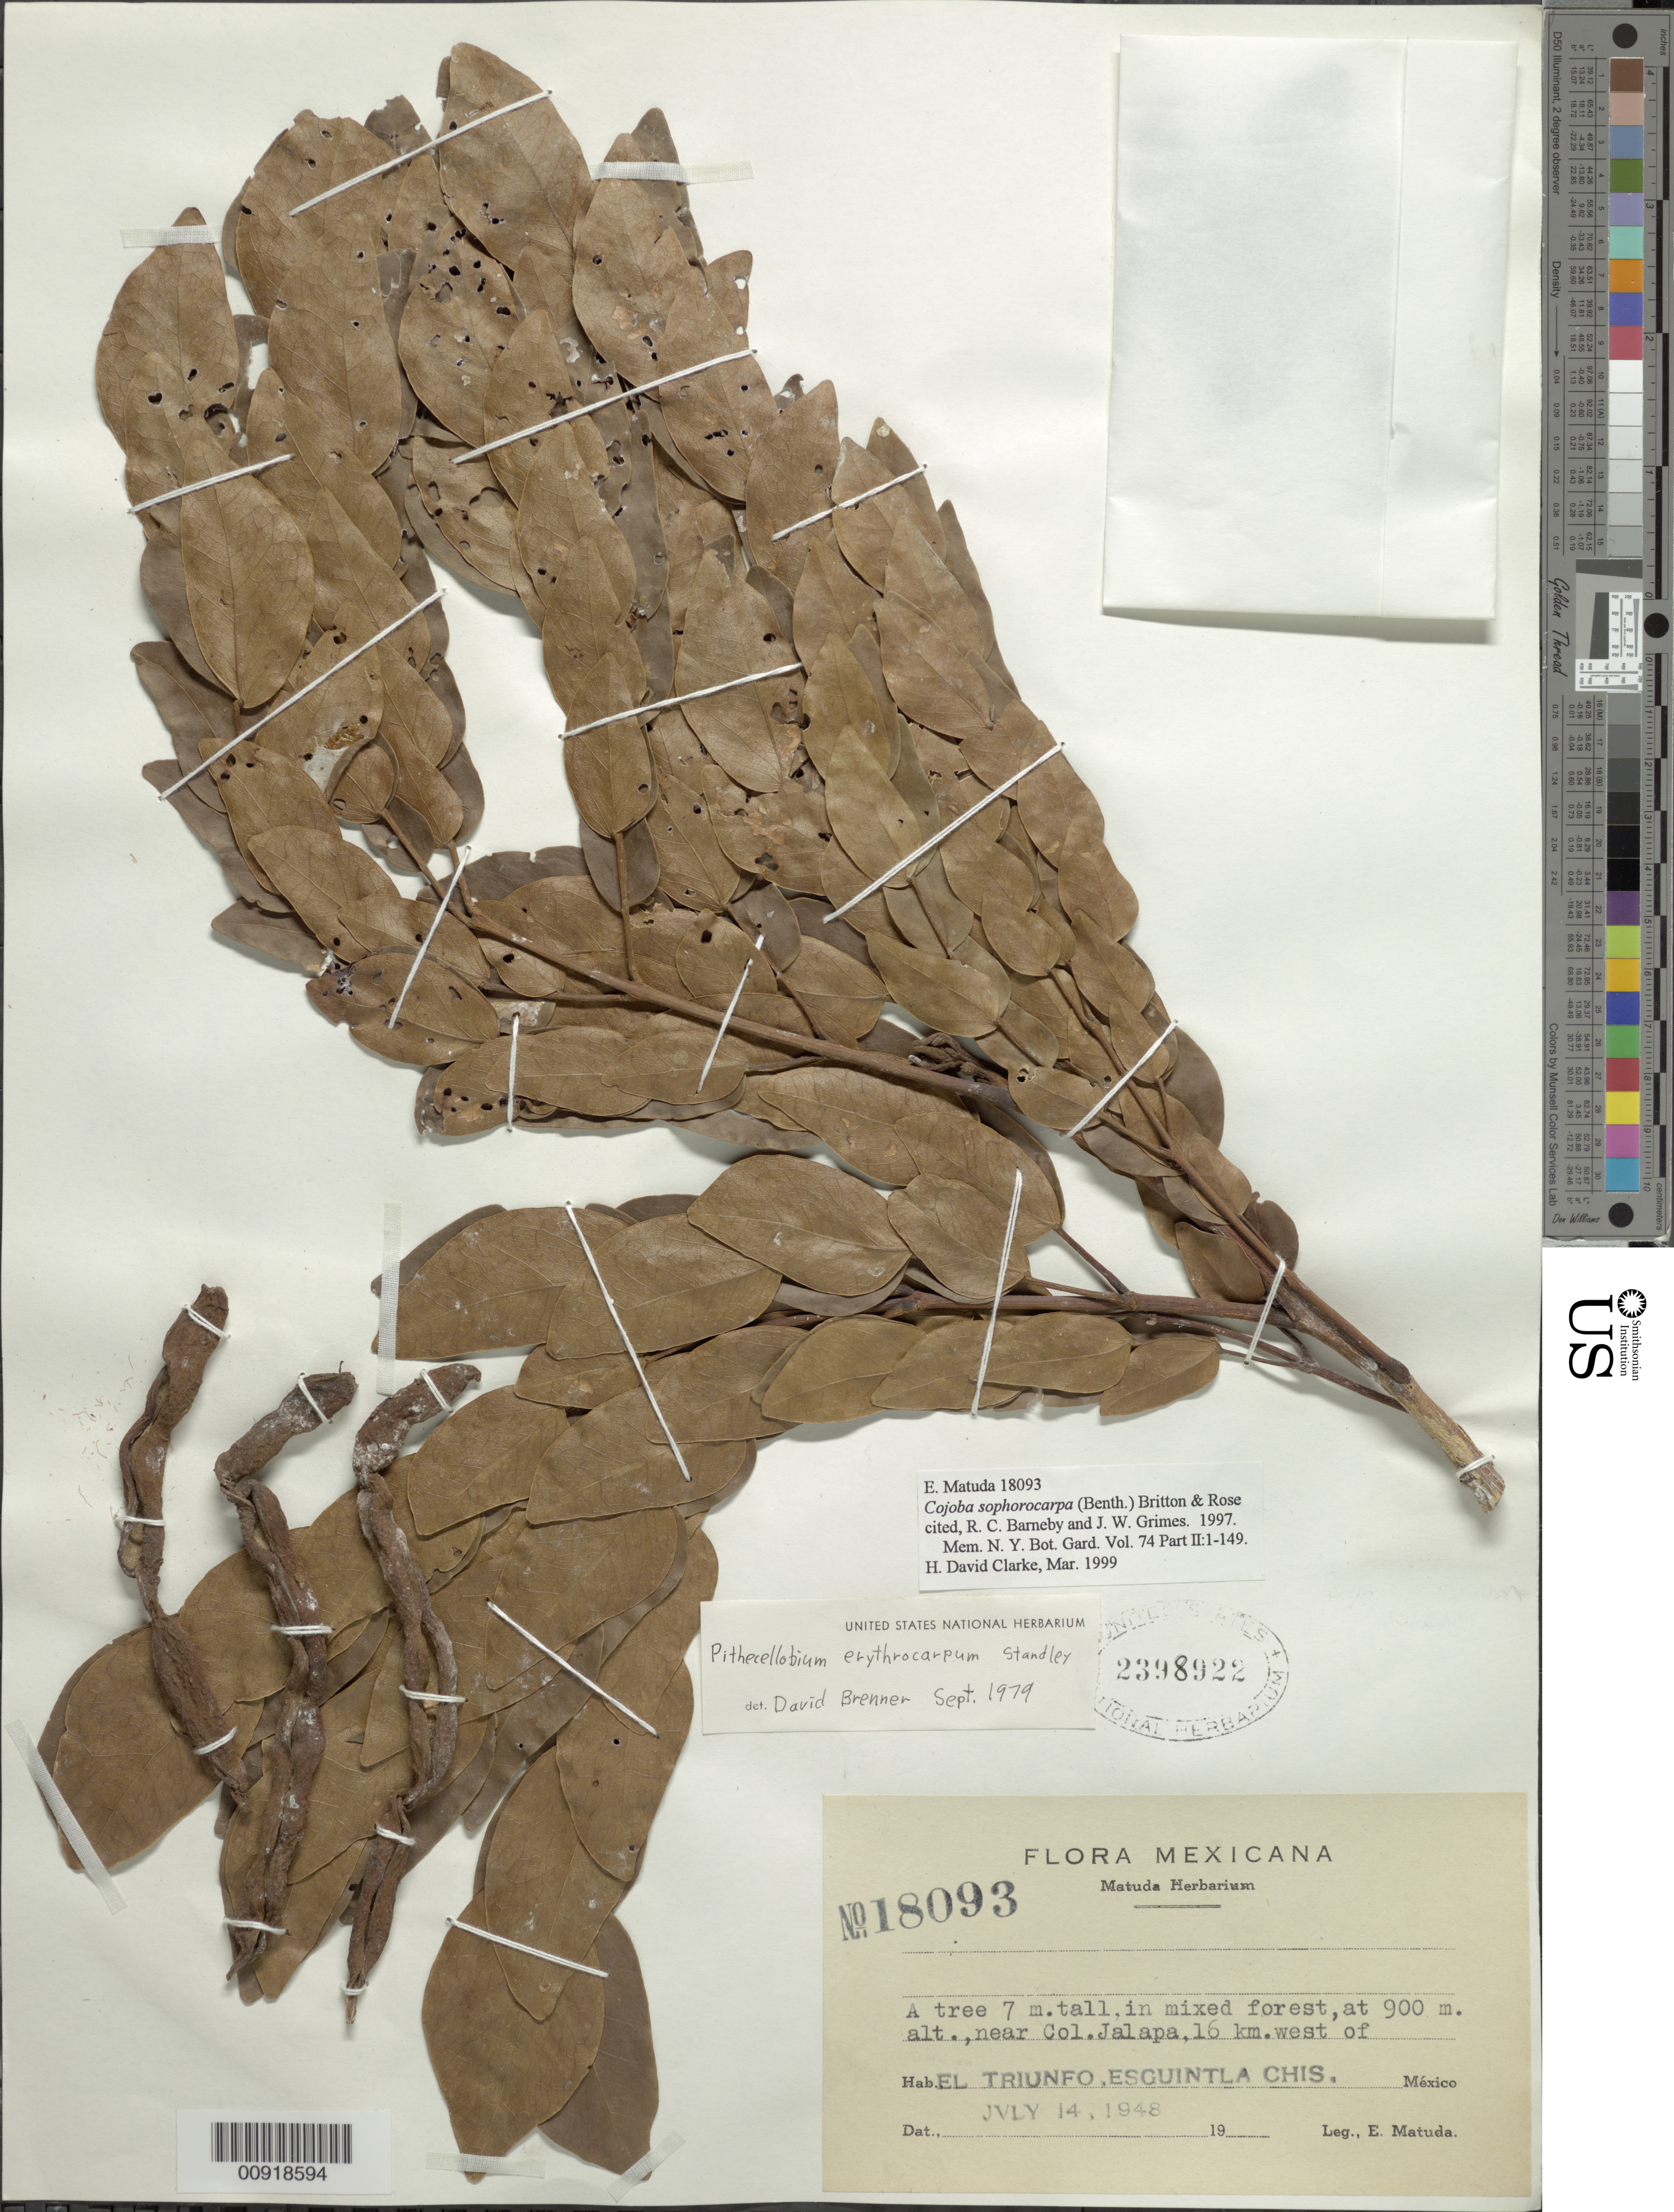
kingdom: Plantae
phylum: Tracheophyta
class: Magnoliopsida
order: Fabales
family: Fabaceae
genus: Cojoba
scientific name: Cojoba sophorocarpa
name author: (Benth.) Britton & Rose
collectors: E. Matuda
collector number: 18093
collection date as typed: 14 Jul 1948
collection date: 1948-07-14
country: Mexico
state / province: Chiapas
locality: Near Col. Jalapa, 16 km west of El Triunfo, Escuintla, Chiapas.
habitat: In mixed forest.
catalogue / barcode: US 2398922